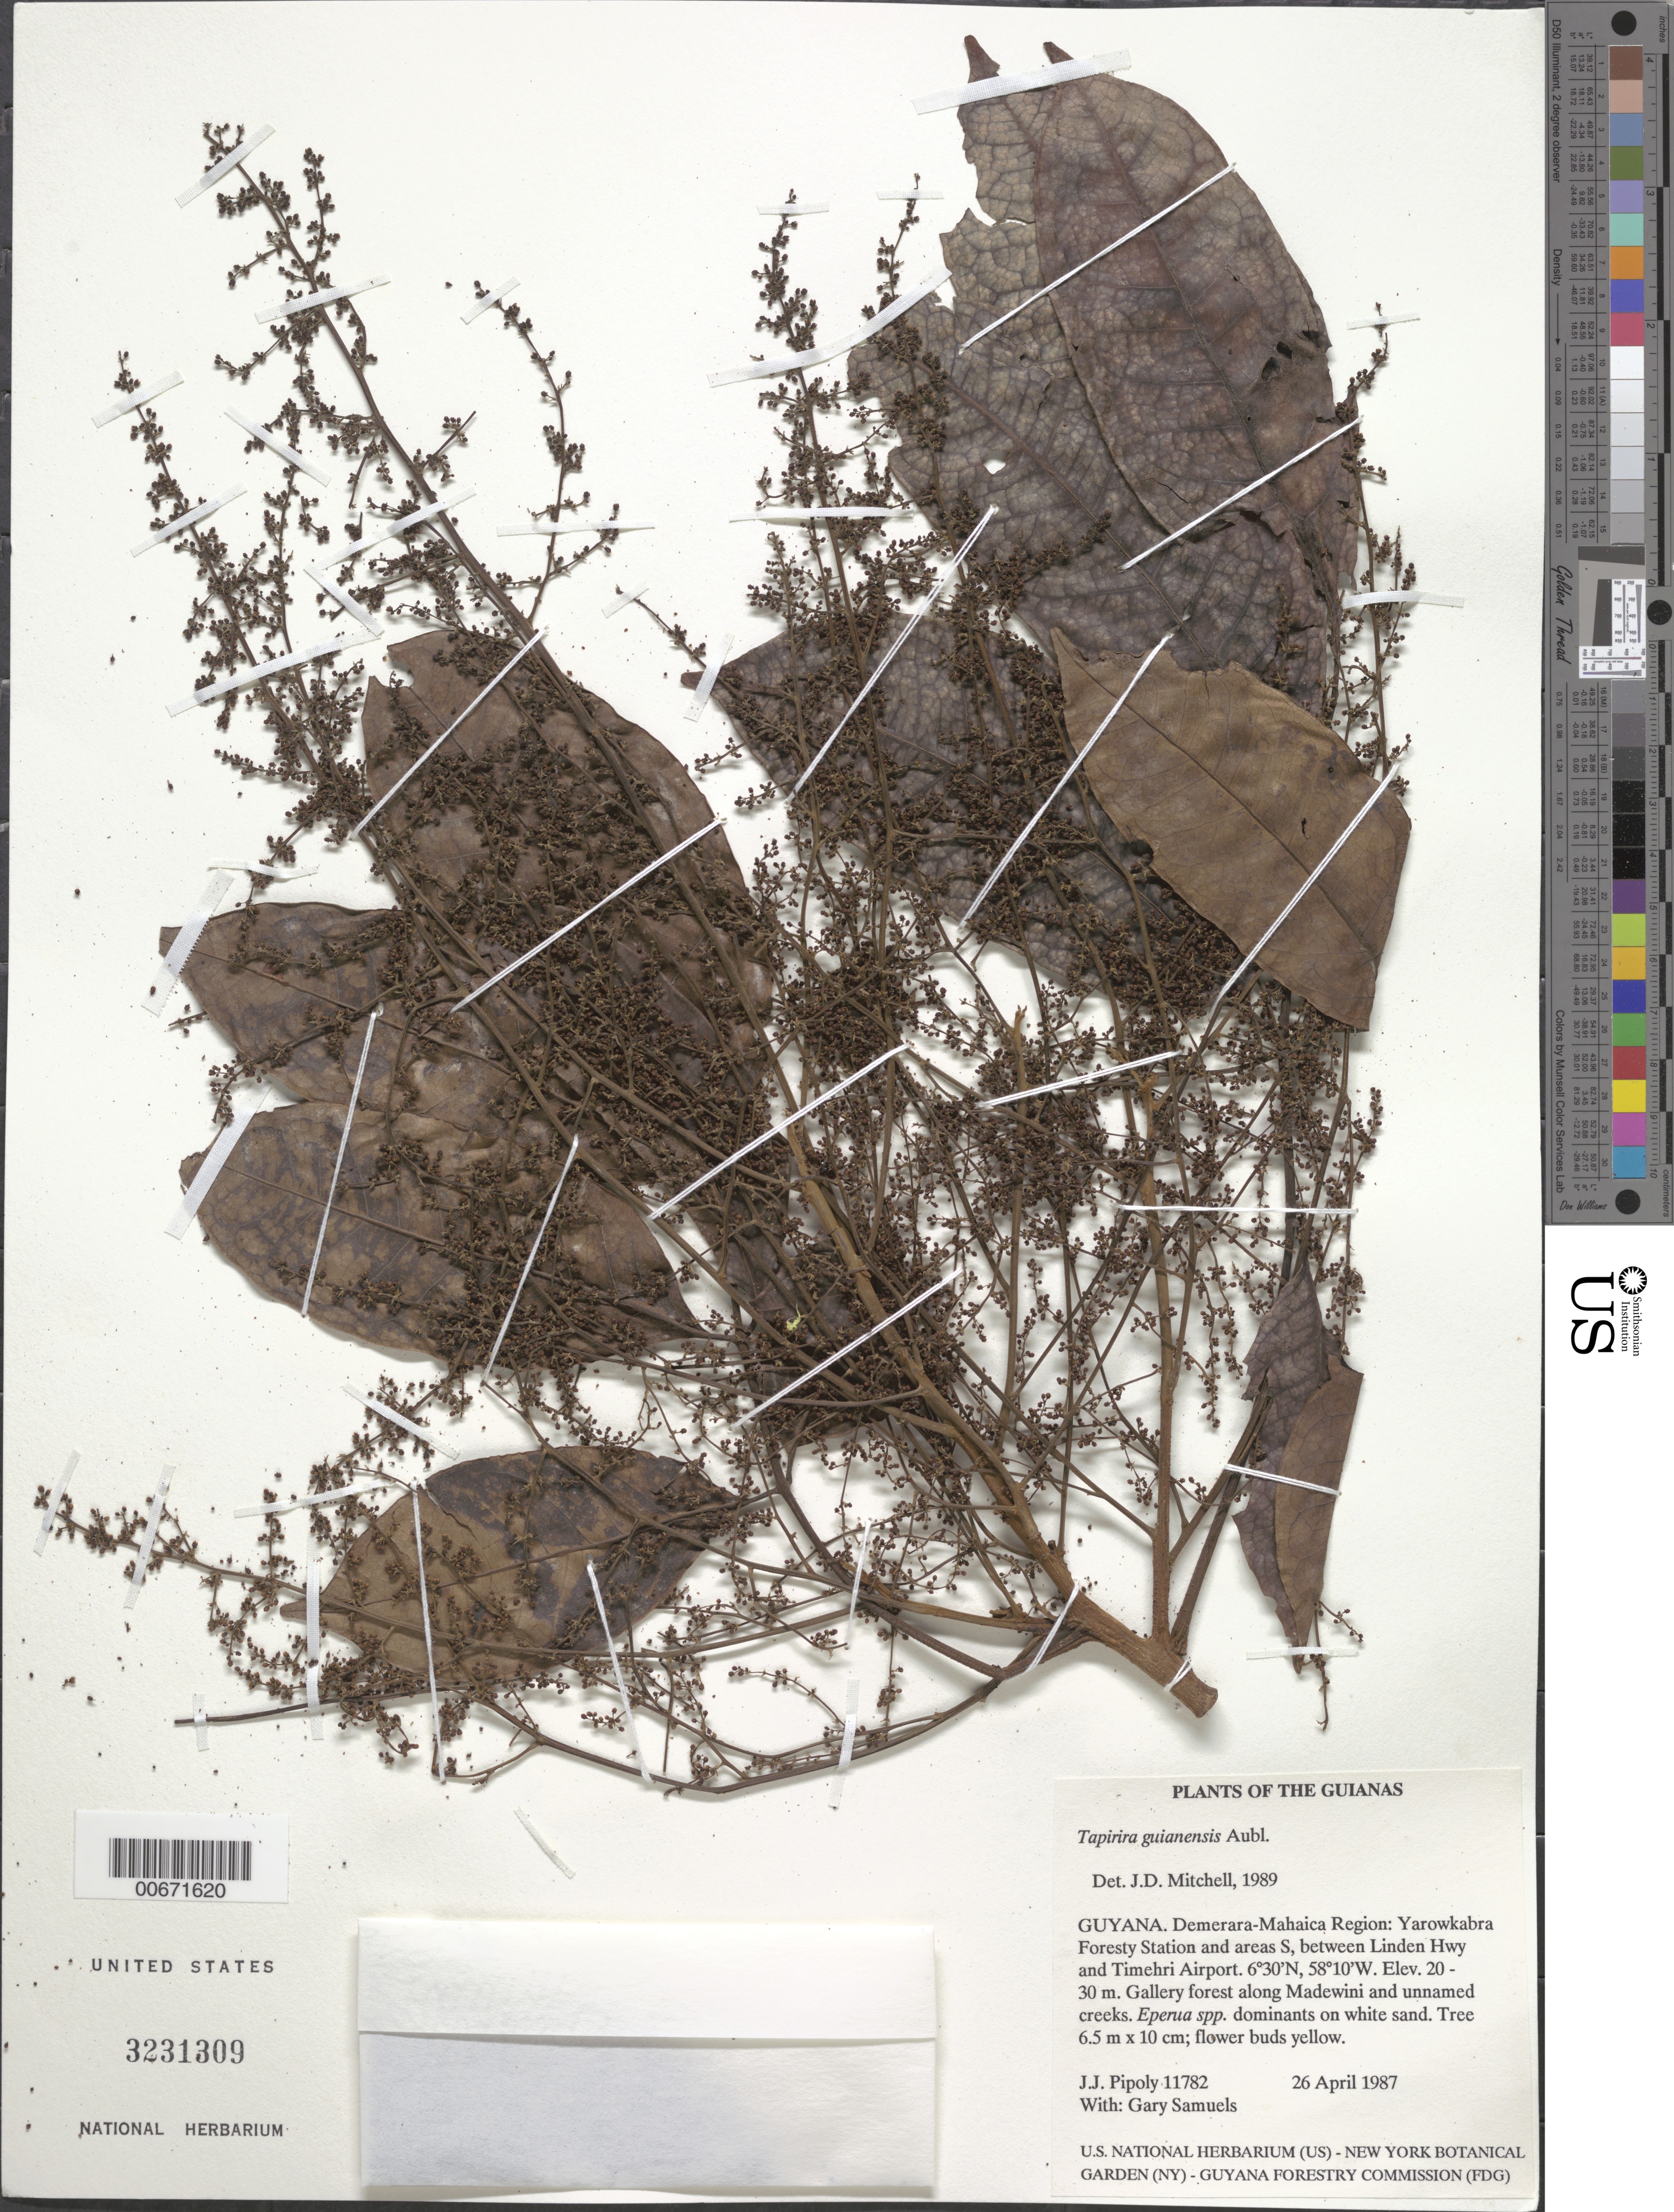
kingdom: Plantae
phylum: Tracheophyta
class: Magnoliopsida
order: Sapindales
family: Anacardiaceae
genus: Tapirira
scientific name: Tapirira guianensis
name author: Aubl.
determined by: Mitchell, John D.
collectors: J. J. Pipoly & G. Bacchus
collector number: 11782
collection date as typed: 26 April 1987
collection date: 1987-04-26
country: Guyana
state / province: Demerara-Mahaica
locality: Yarowkabra Forestry Station and areas S, between Linden Hwy and Timehri Airport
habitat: Gallery forest along Madewini and unnamed creeks. Eperua spp. dominants on white sand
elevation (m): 20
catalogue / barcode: US 3231309